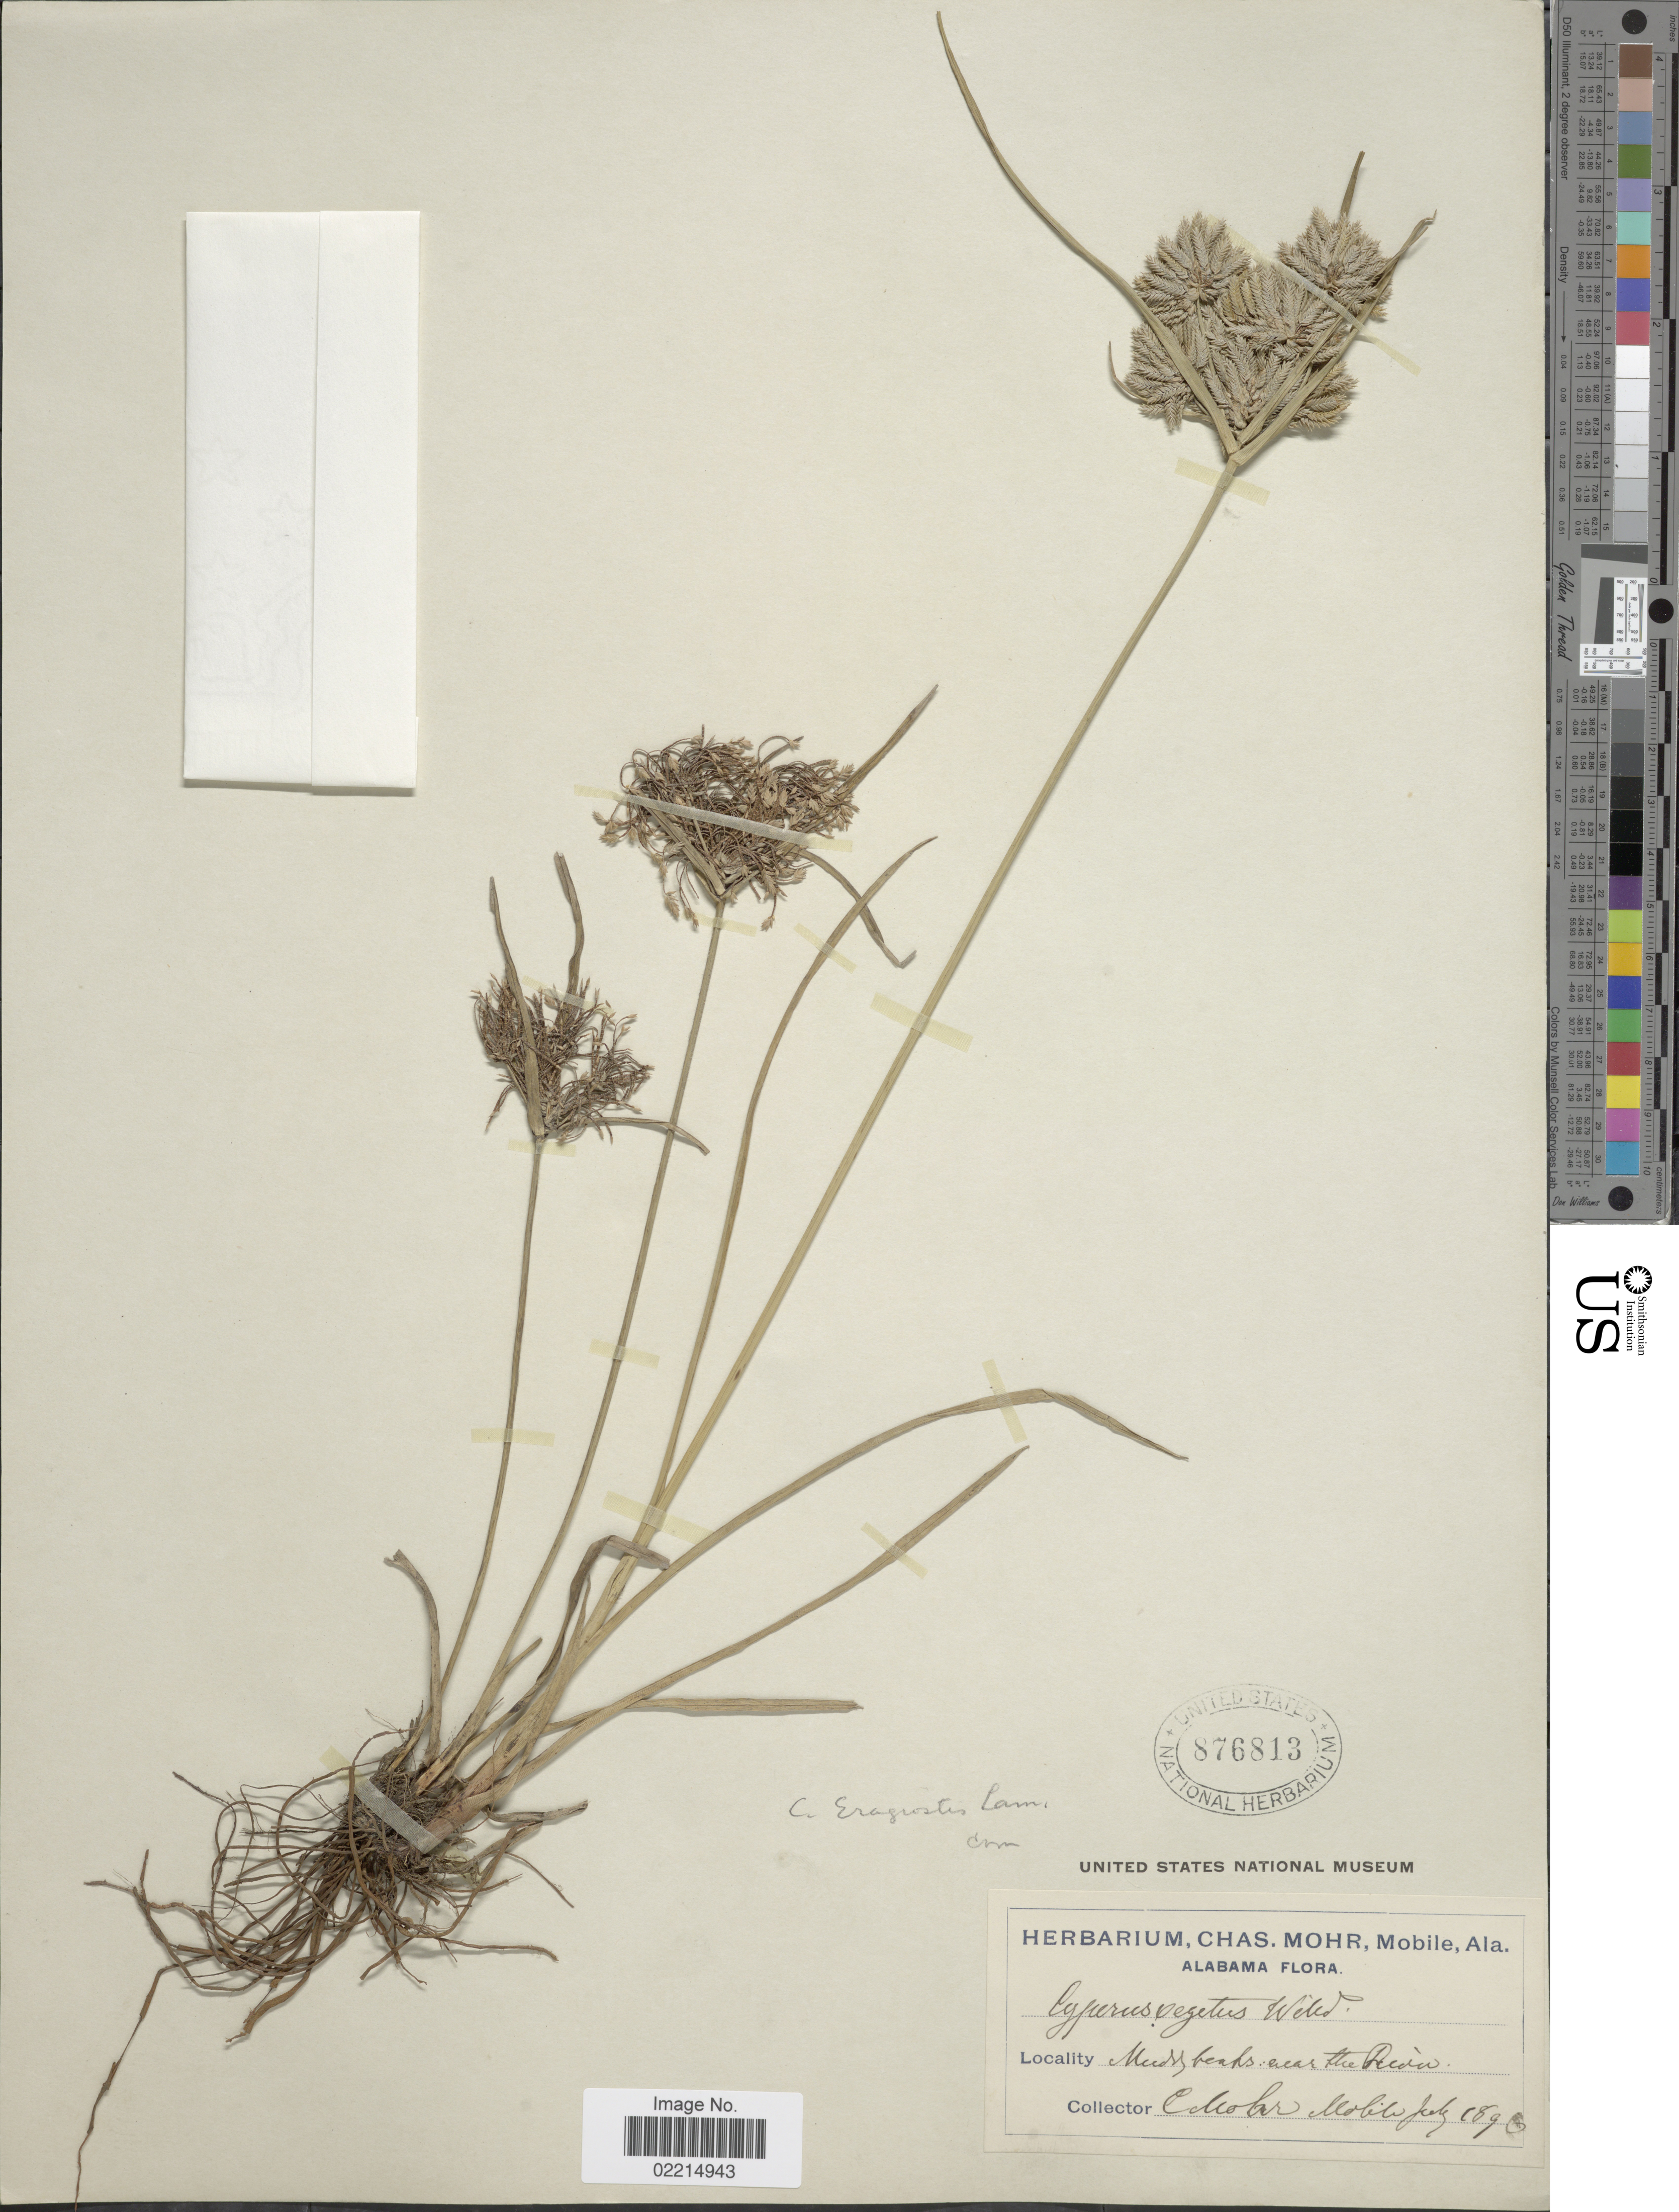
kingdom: Plantae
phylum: Tracheophyta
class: Liliopsida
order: Poales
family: Cyperaceae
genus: Cyperus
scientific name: Cyperus eragrostis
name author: Lam.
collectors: C. T. Mohr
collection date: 1896-07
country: United States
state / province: Alabama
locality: Muddy banks, near the River, Mobile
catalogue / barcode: US 876813